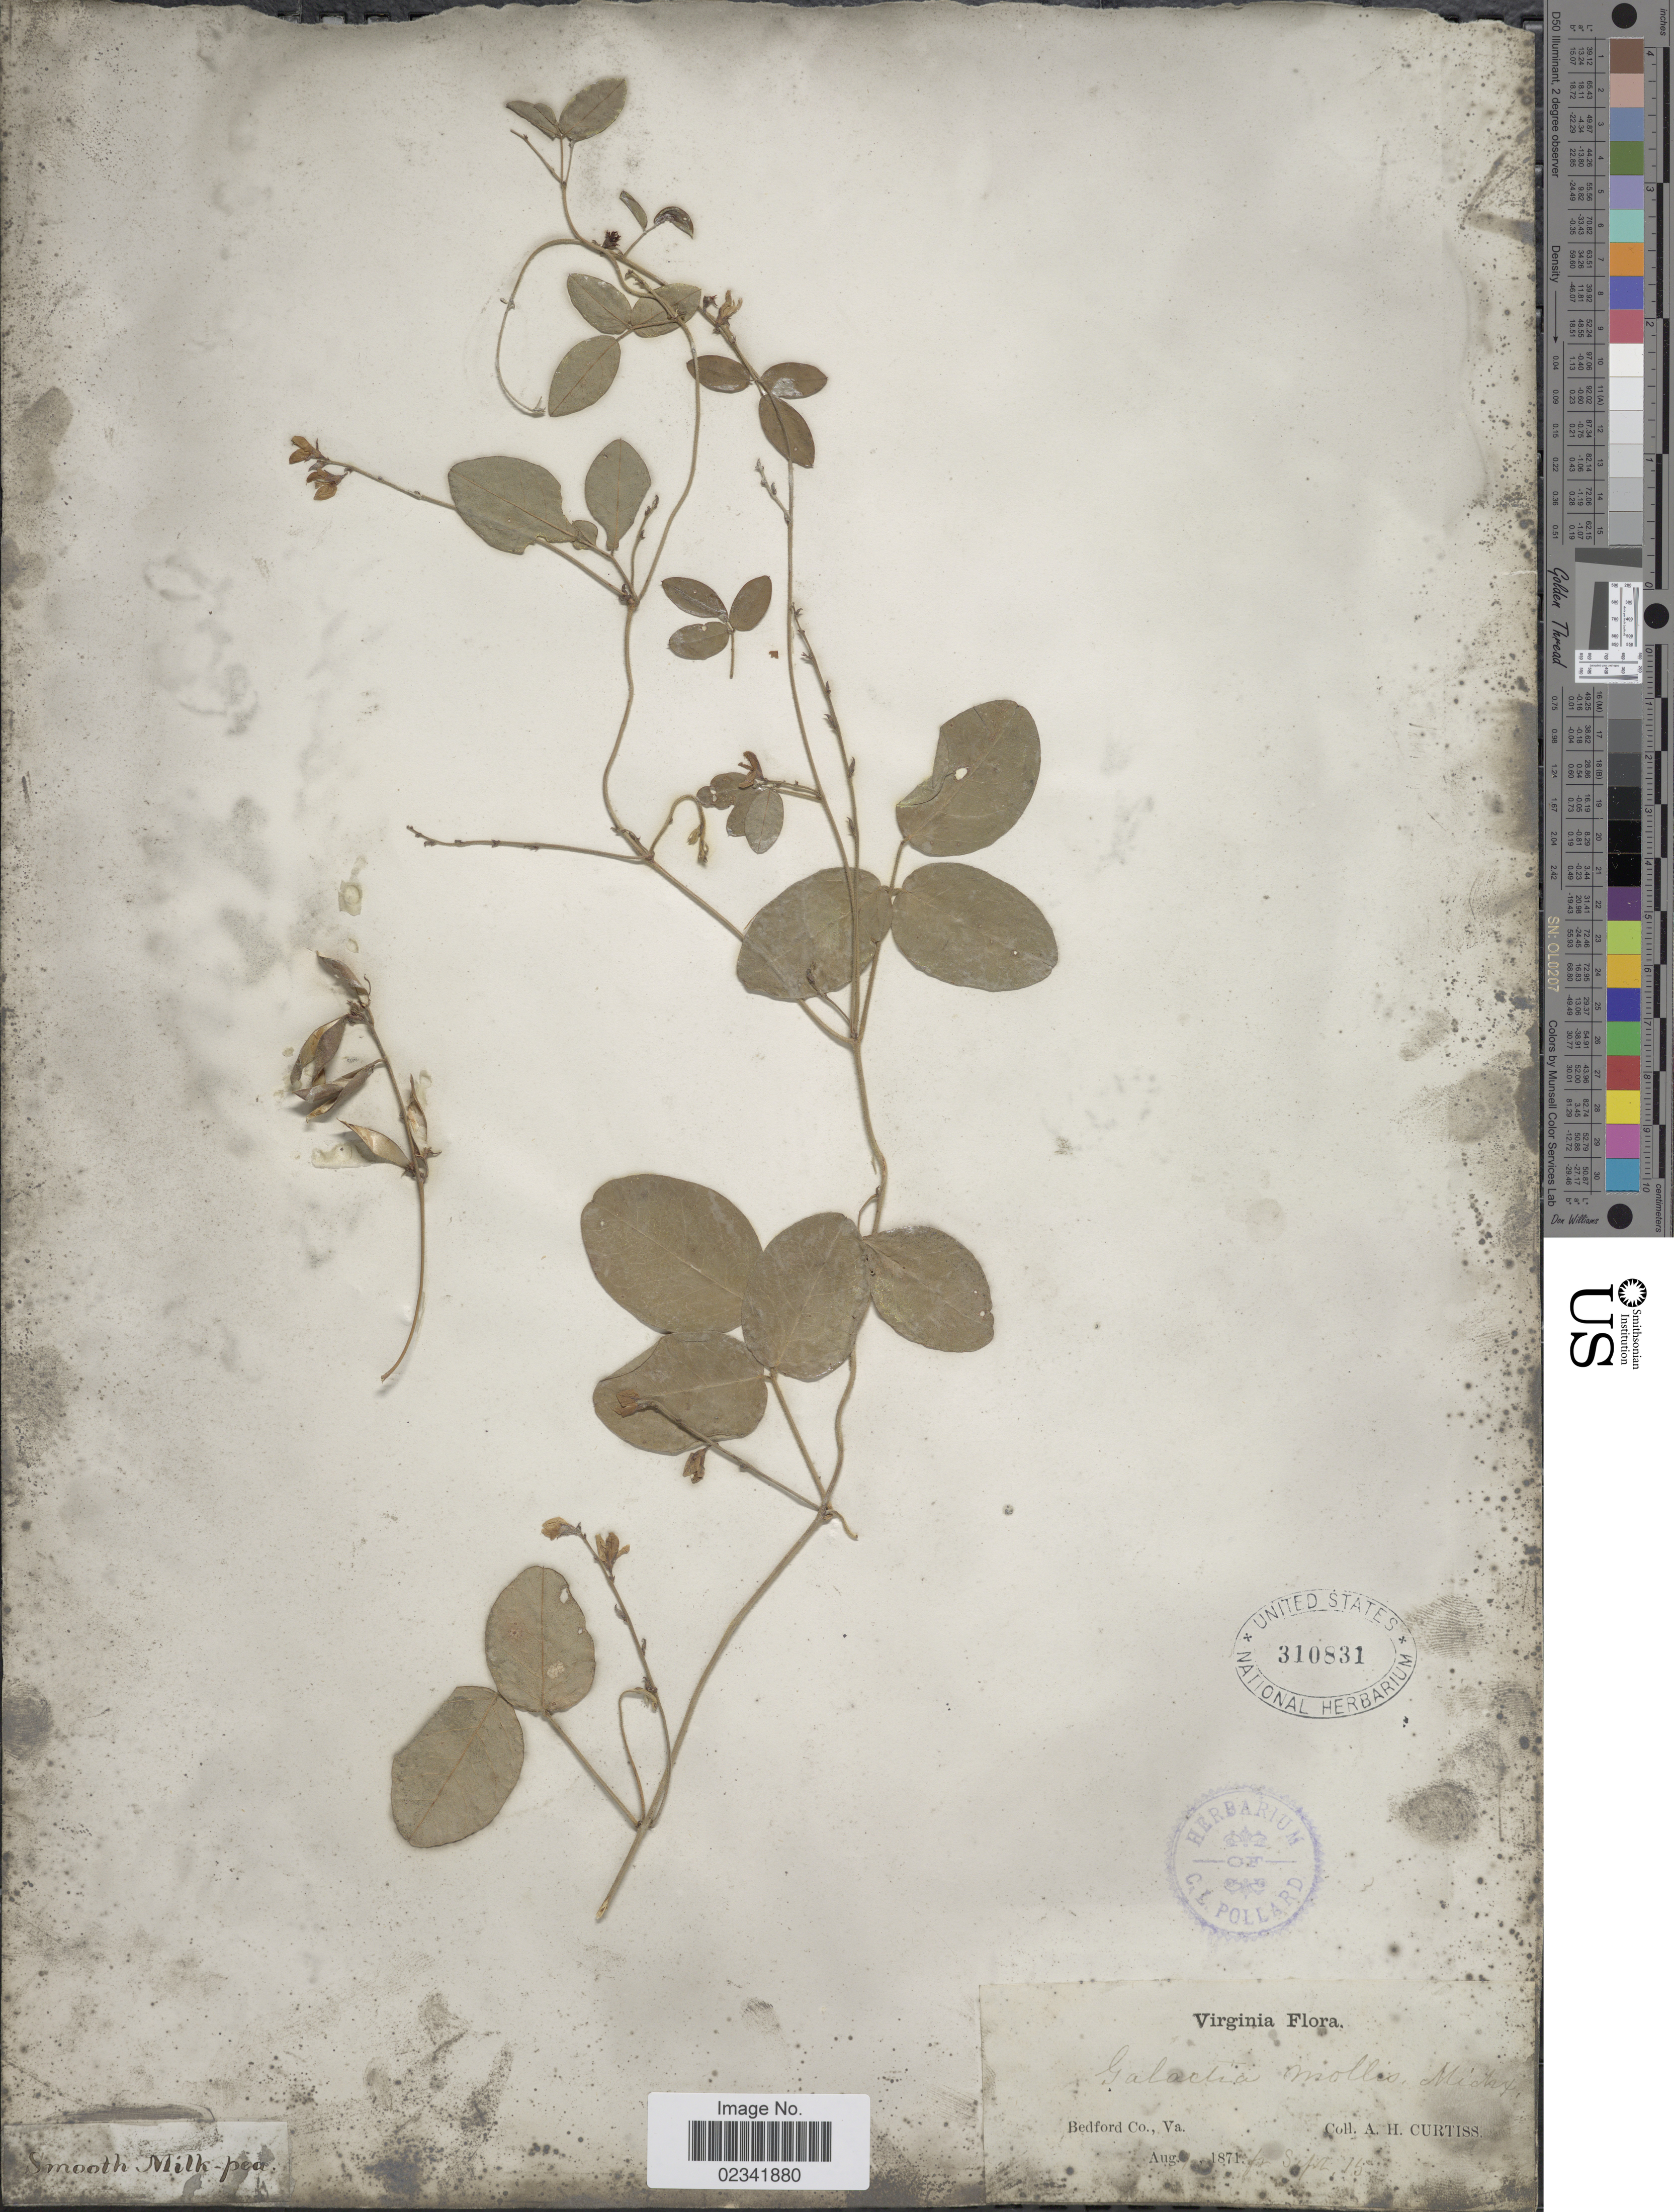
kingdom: Plantae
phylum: Tracheophyta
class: Magnoliopsida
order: Fabales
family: Fabaceae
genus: Galactia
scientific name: Galactia volubilis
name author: (L.) Britton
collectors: A. H. Curtiss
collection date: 1871-08/1871-09-15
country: United States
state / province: Virginia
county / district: Bedford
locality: Bedford Co., Va.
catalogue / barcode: US 310831